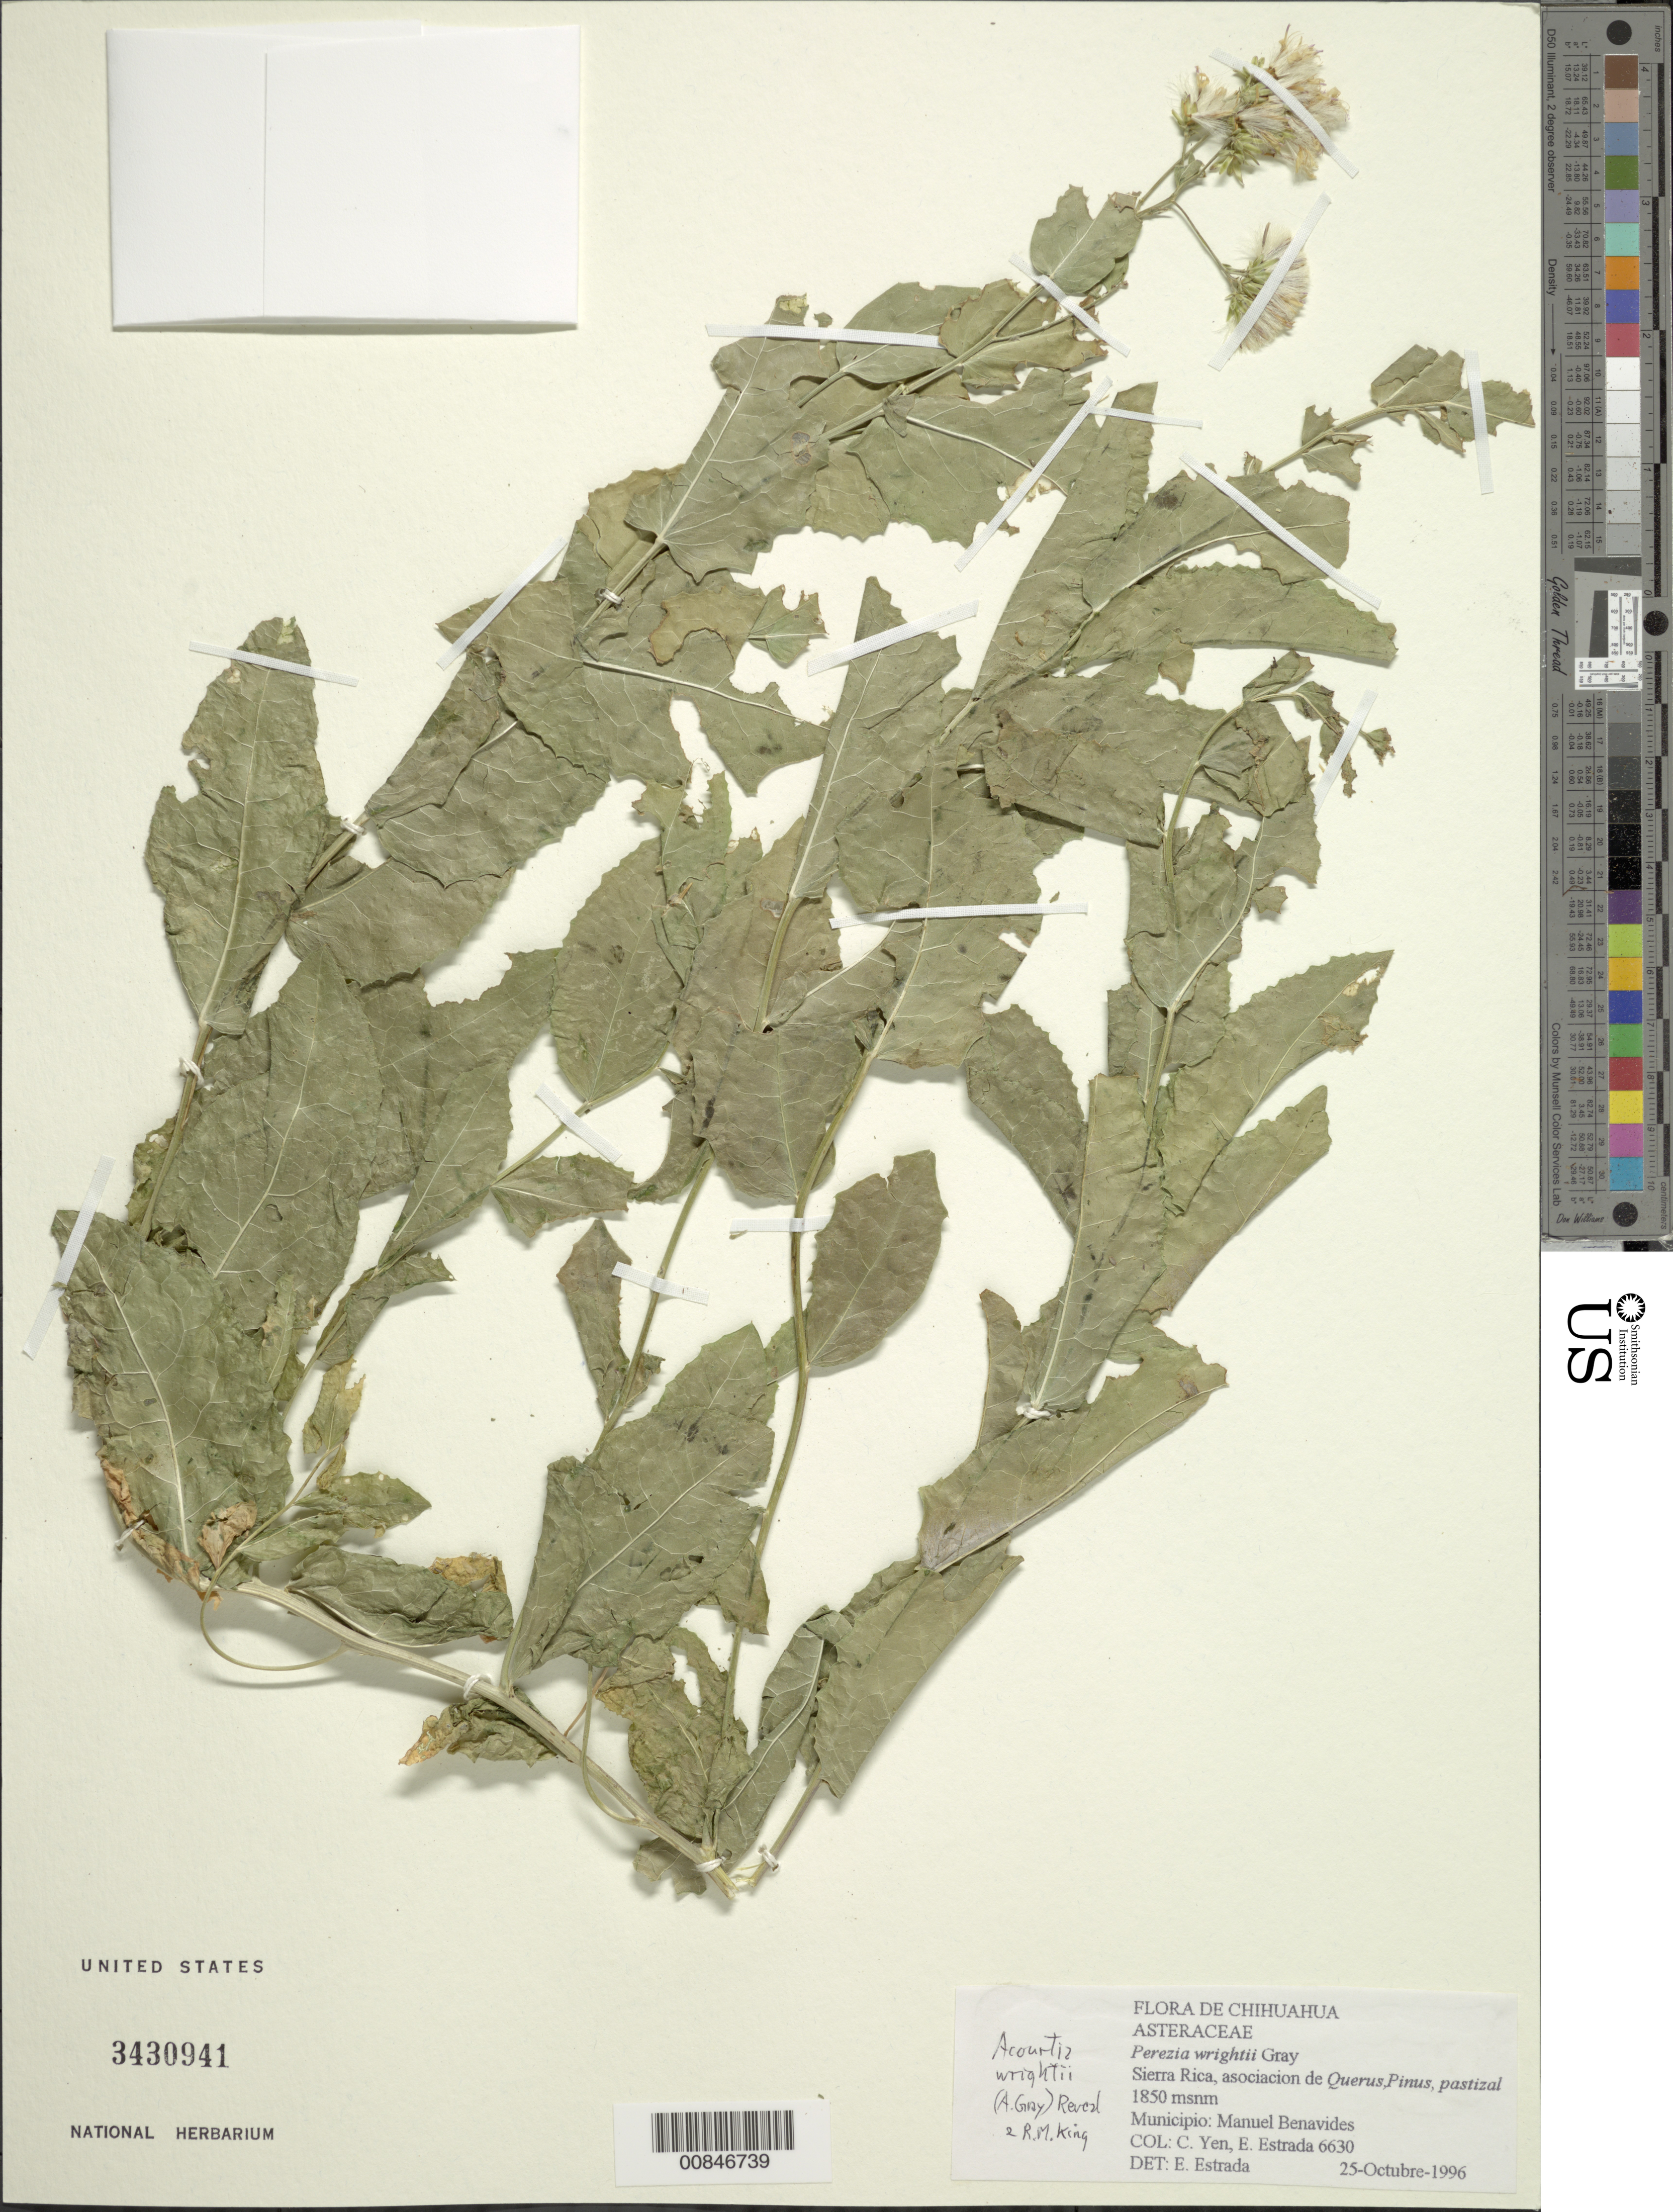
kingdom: Plantae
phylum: Tracheophyta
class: Magnoliopsida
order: Asterales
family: Asteraceae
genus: Acourtia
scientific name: Acourtia wrightii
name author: (A. Gray) Reveal & R.M. King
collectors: Y. C. Yang & E. Estrada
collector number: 6630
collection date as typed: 25 Oct 1996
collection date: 1996-10-25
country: Mexico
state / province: Chihuahua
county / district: Manuel Benavides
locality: Sierra Rica.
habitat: Asociación de Quercus, Pinus, pastizal.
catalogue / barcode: US 3430941